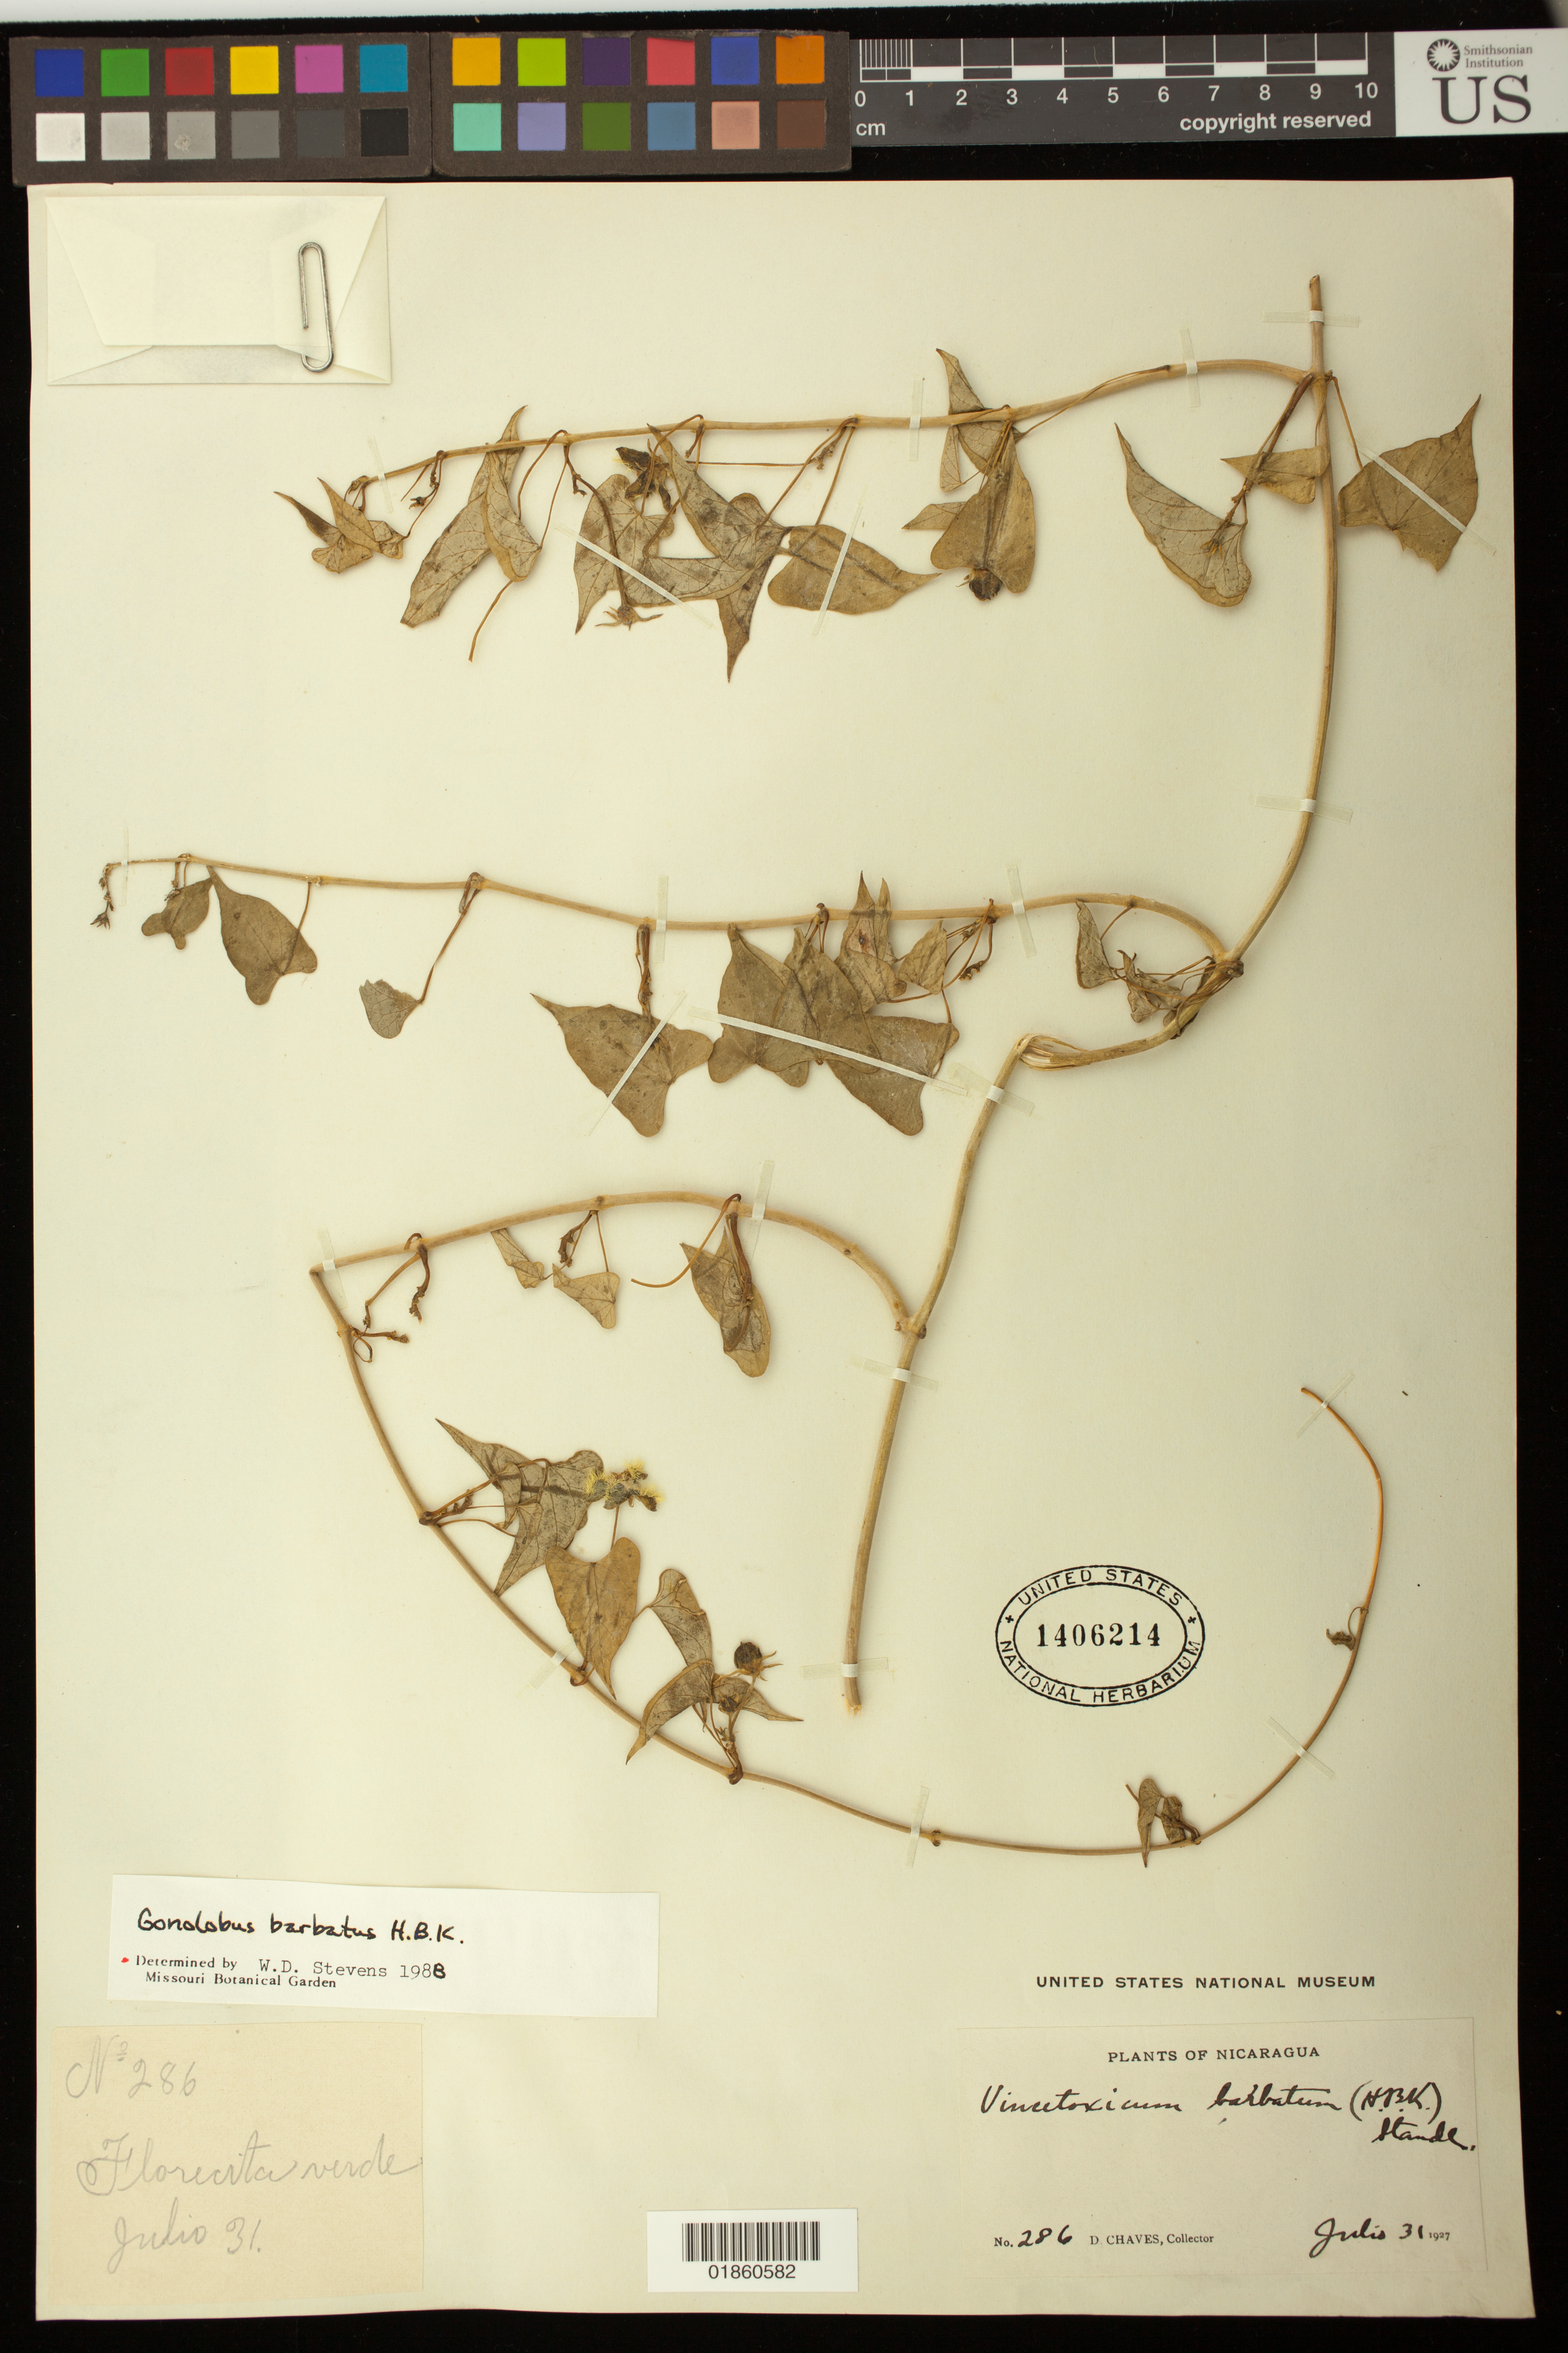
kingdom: Plantae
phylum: Tracheophyta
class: Magnoliopsida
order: Gentianales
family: Apocynaceae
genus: Gonolobus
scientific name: Gonolobus barbatus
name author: Kunth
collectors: D. Chaves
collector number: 286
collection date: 1927-07-31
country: Nicaragua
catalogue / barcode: US 1406214